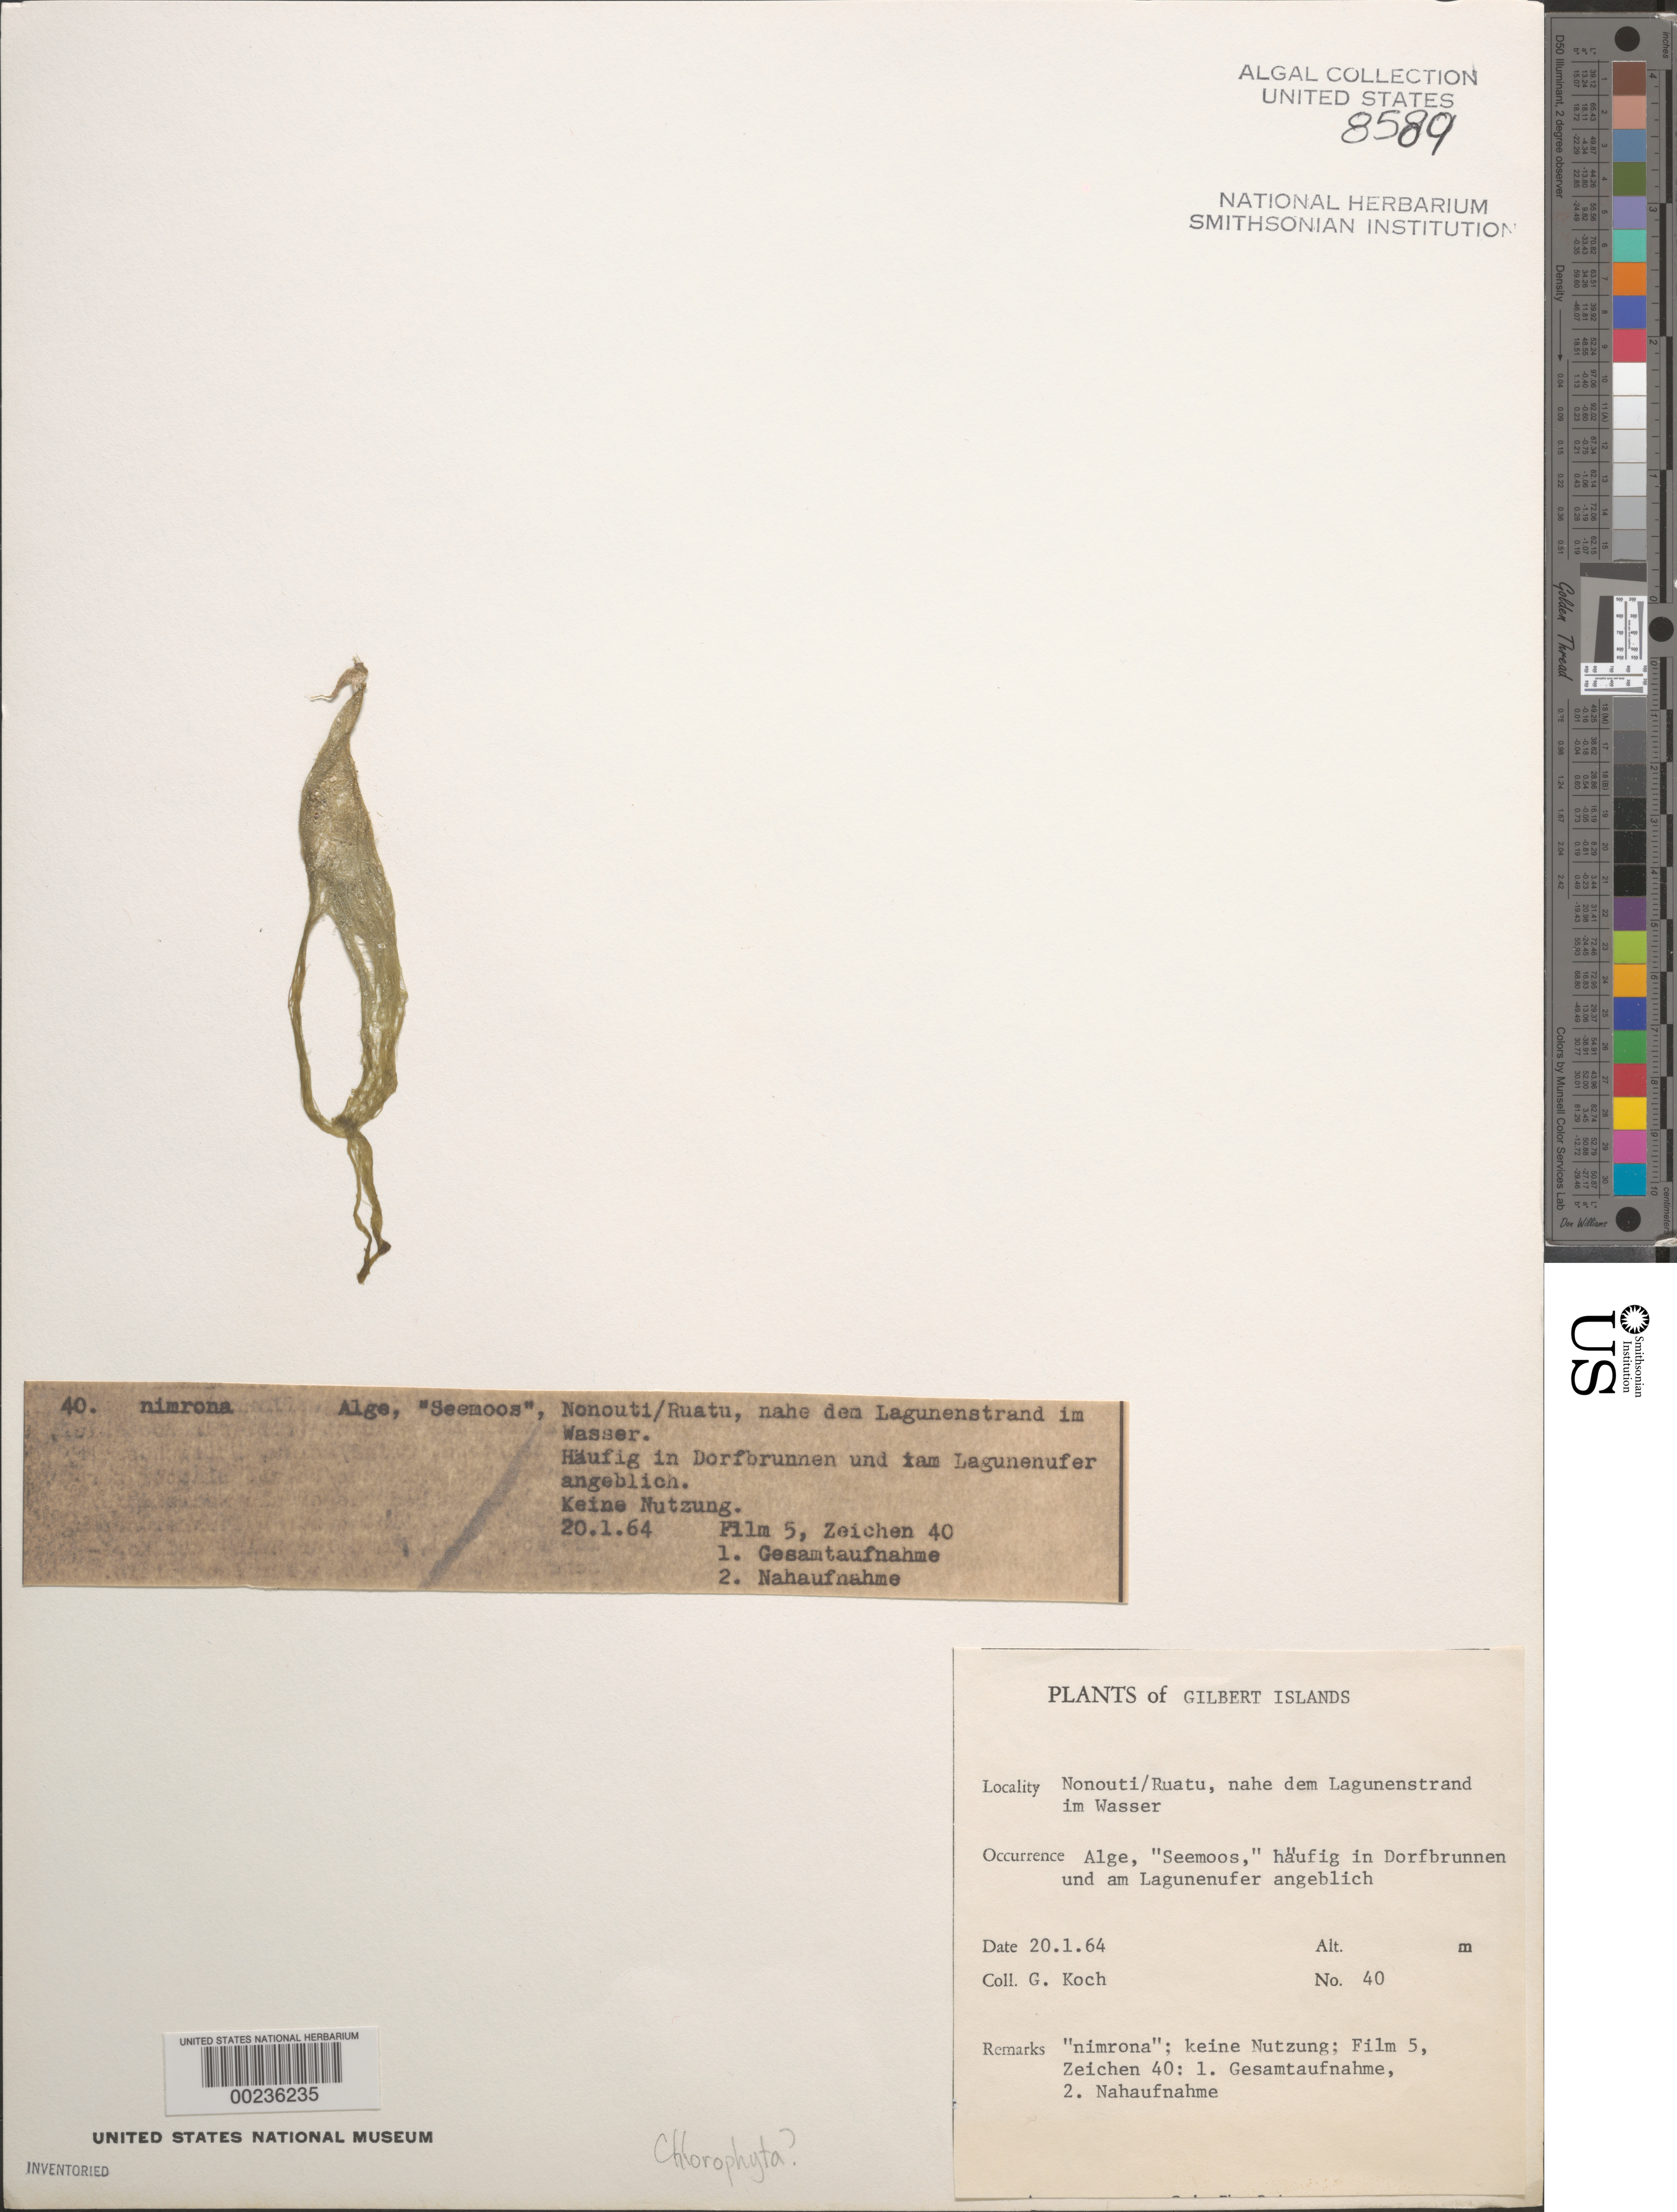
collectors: G. Koch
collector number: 40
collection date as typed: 20 Jan 1964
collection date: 1964-01-20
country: Kiribati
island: Nonouti Atoll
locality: Ruatu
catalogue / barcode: US 8589